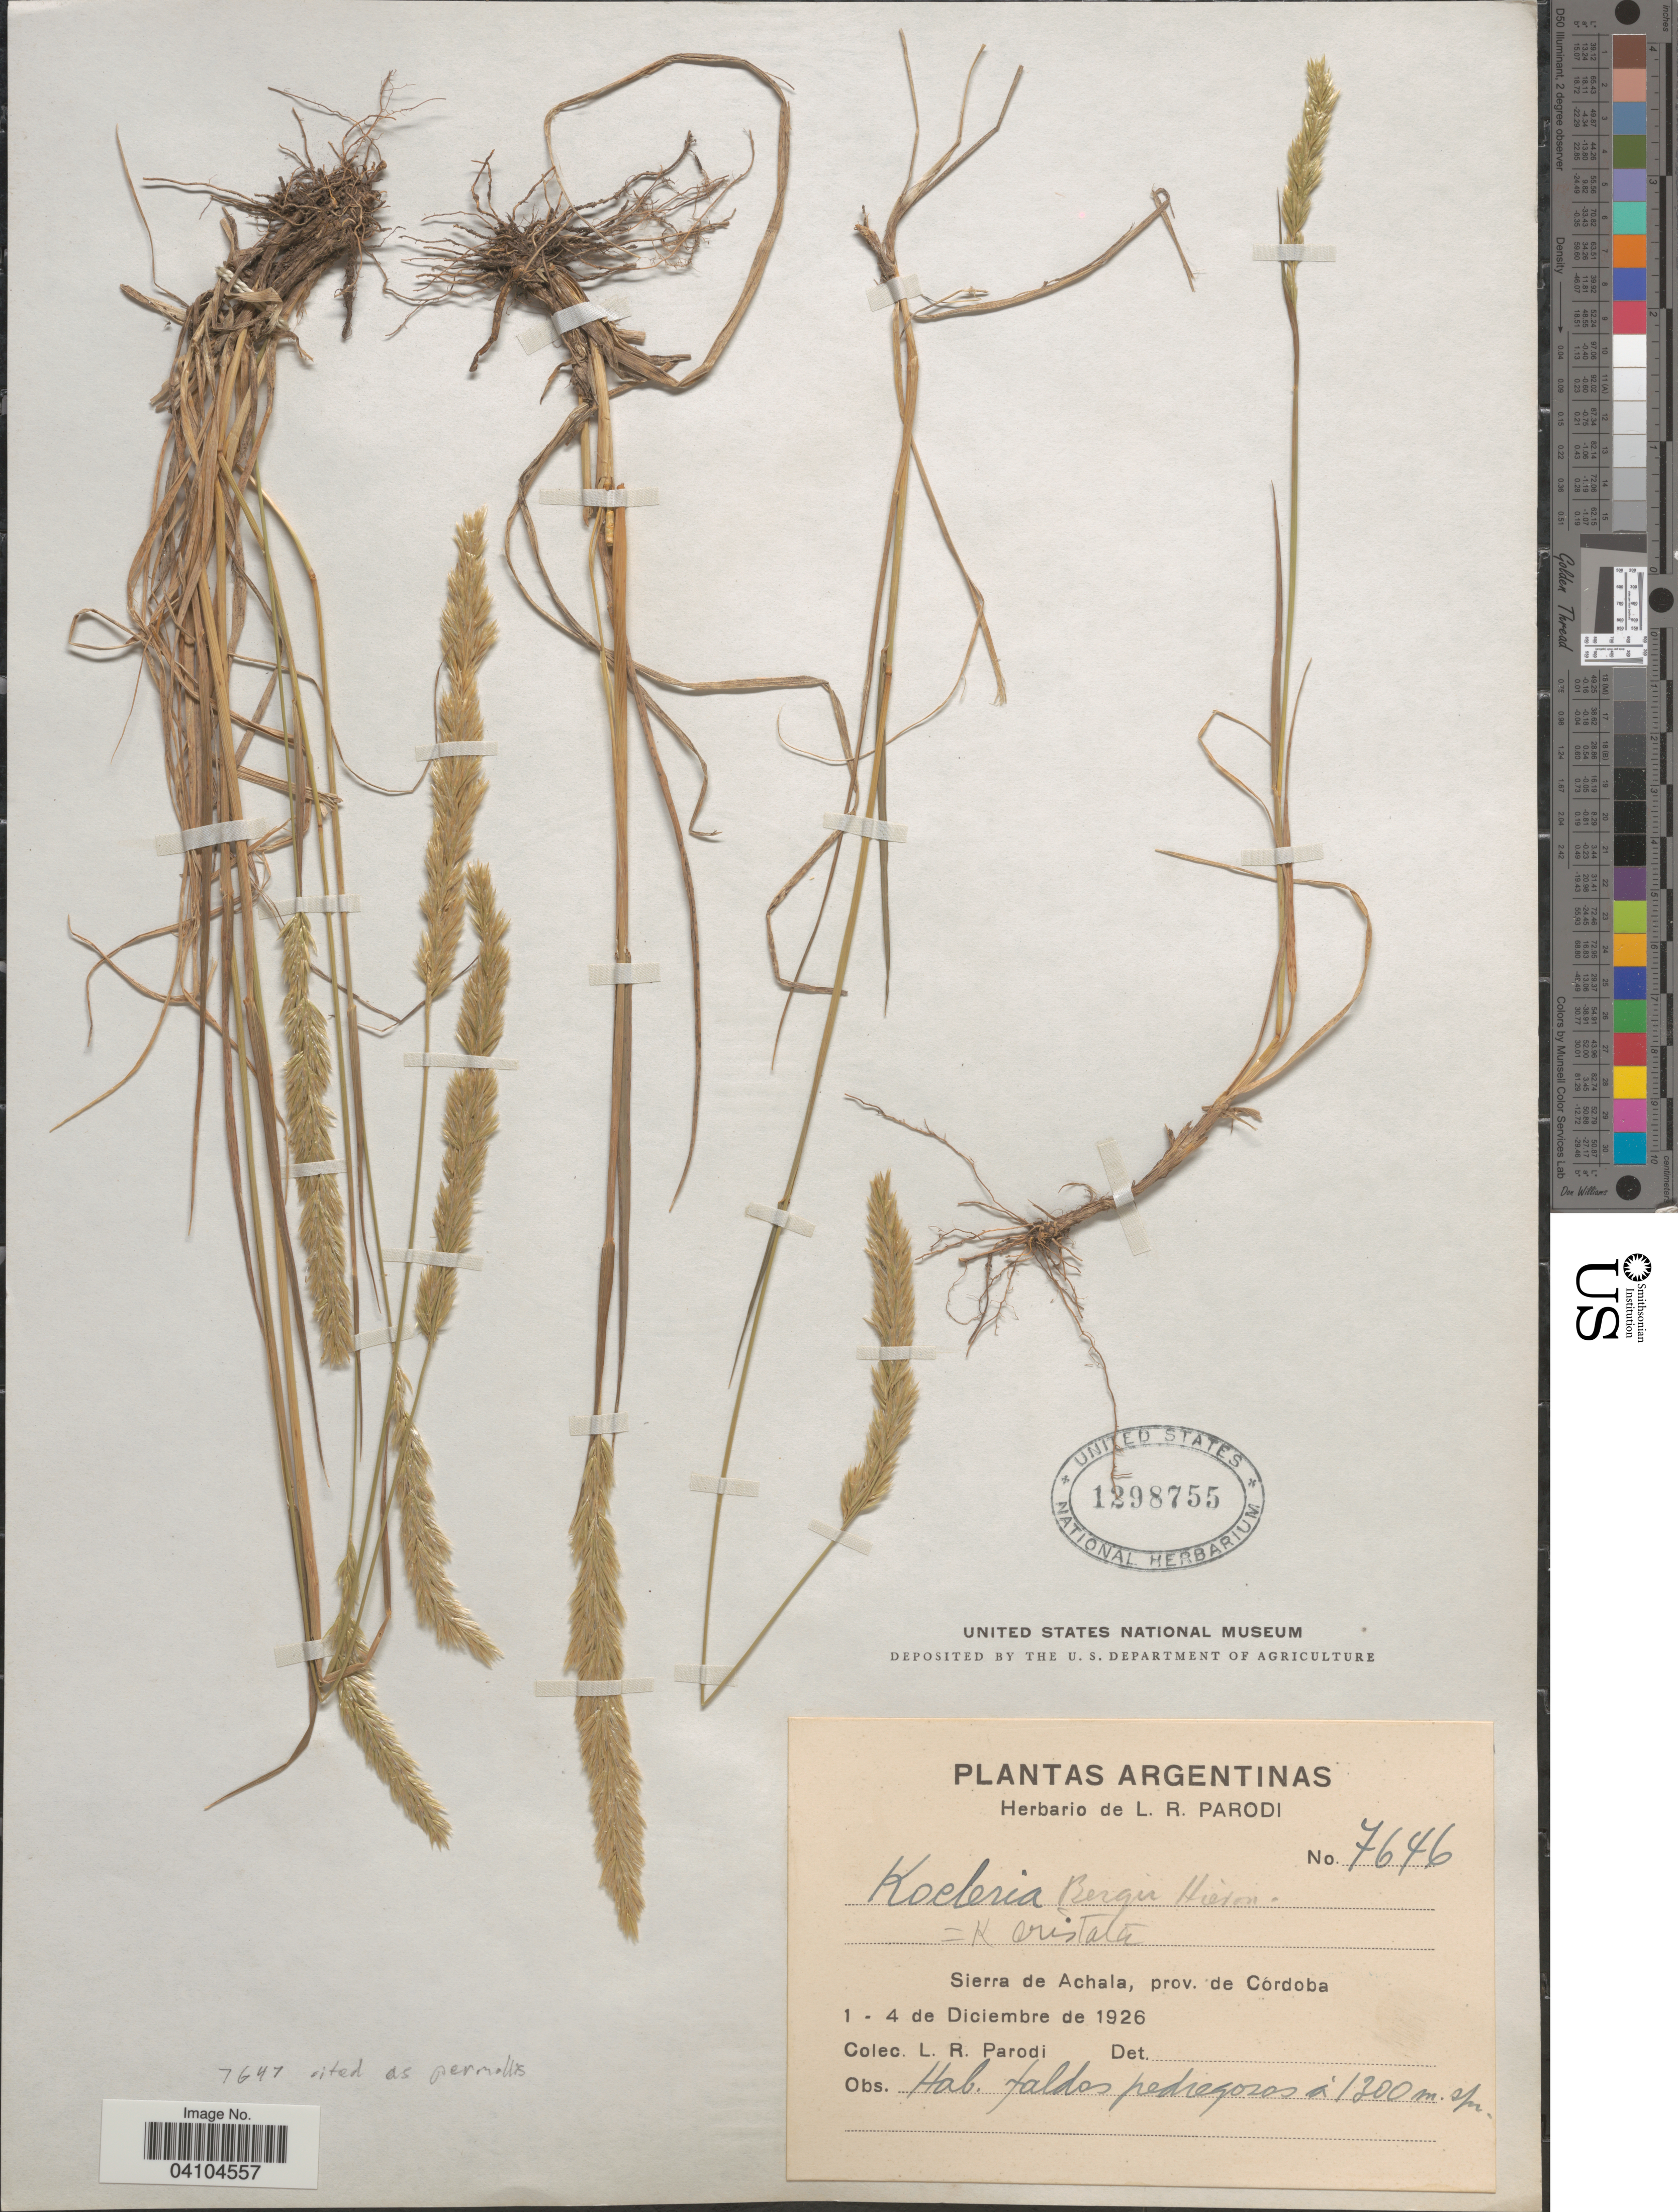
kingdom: Plantae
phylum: Tracheophyta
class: Liliopsida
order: Poales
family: Poaceae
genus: Koeleria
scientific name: Koeleria permollis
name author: Nees ex Steud.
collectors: L. R. Parodi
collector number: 7646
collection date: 1926-12-01/1926-12-04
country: Colombia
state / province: Córdoba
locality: Sierra de Achala.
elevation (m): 1300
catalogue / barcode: US 1298755